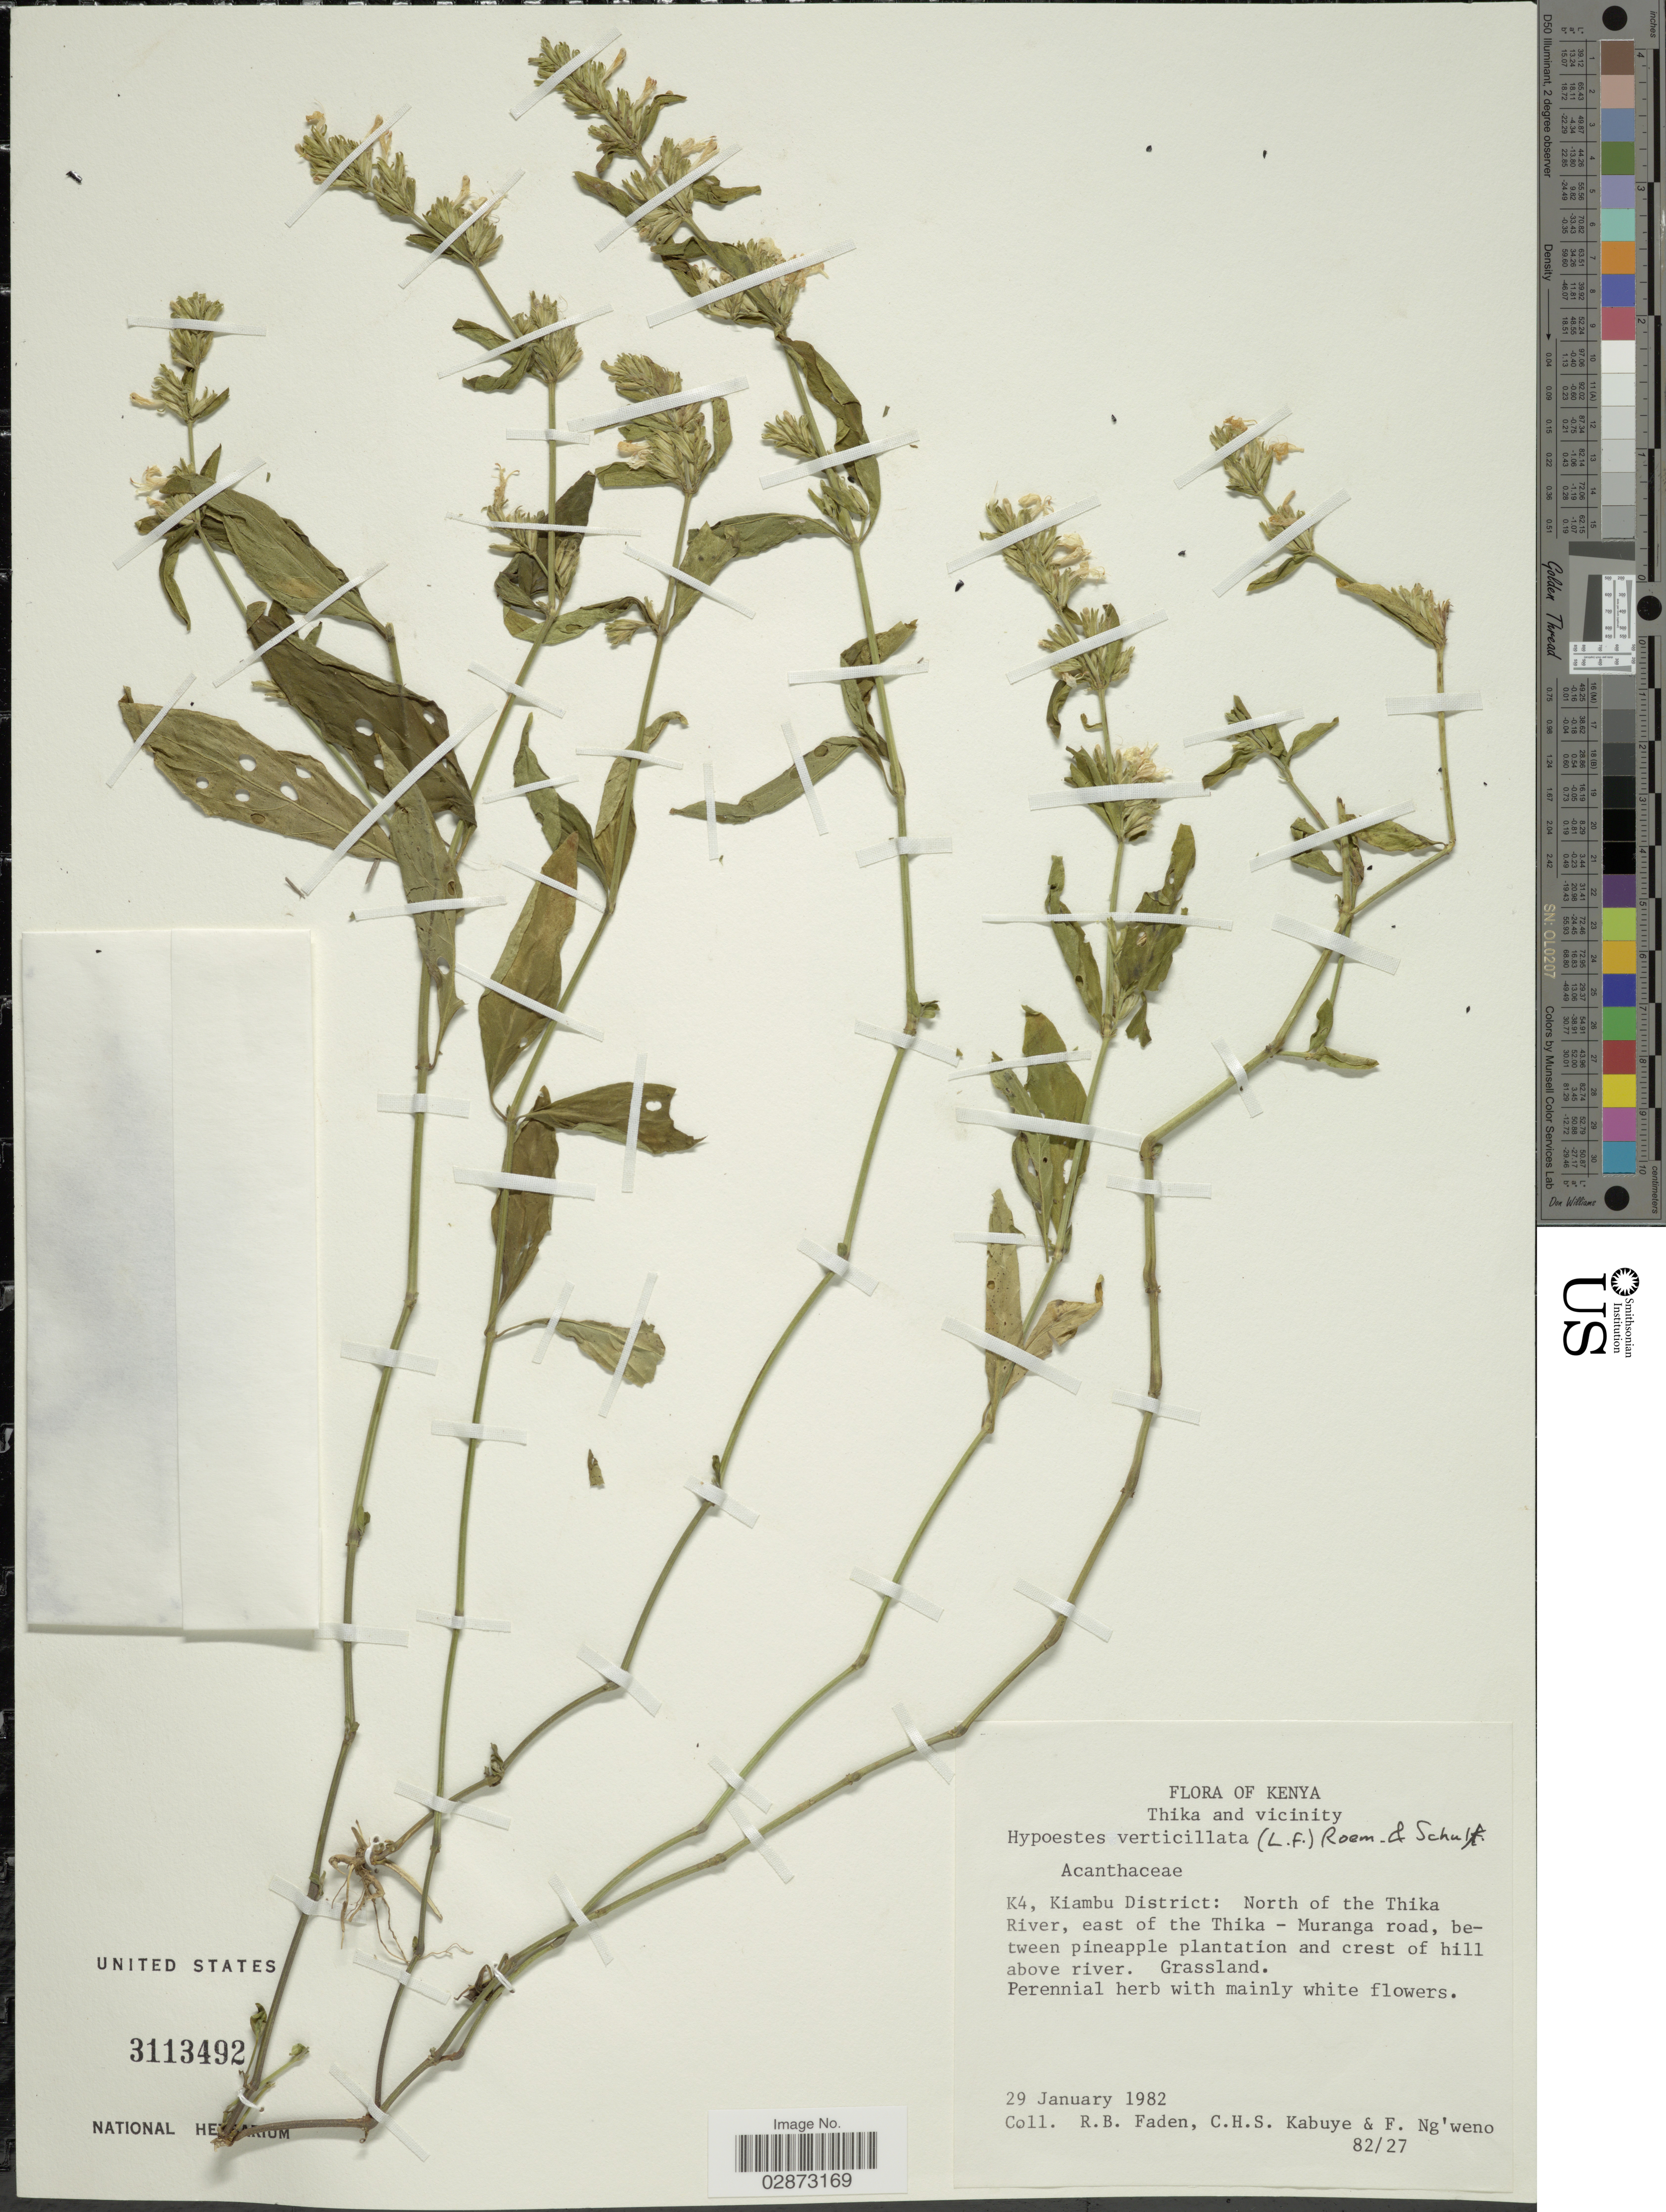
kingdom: Plantae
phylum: Tracheophyta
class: Magnoliopsida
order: Lamiales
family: Acanthaceae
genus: Hypoestes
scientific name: Hypoestes verticillaris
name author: (L. f.) Sol.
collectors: R. B. Faden, C. Kabuye & F. Ng'weno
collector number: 82/27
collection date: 1982-01-29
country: Kenya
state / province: Kiambu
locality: Thika and vicinity. K4, Kiambu District: North of the Thika River, east of the Thika - Muranga road, between pineapple plantation and crest of hill above river.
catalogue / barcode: US 3113492